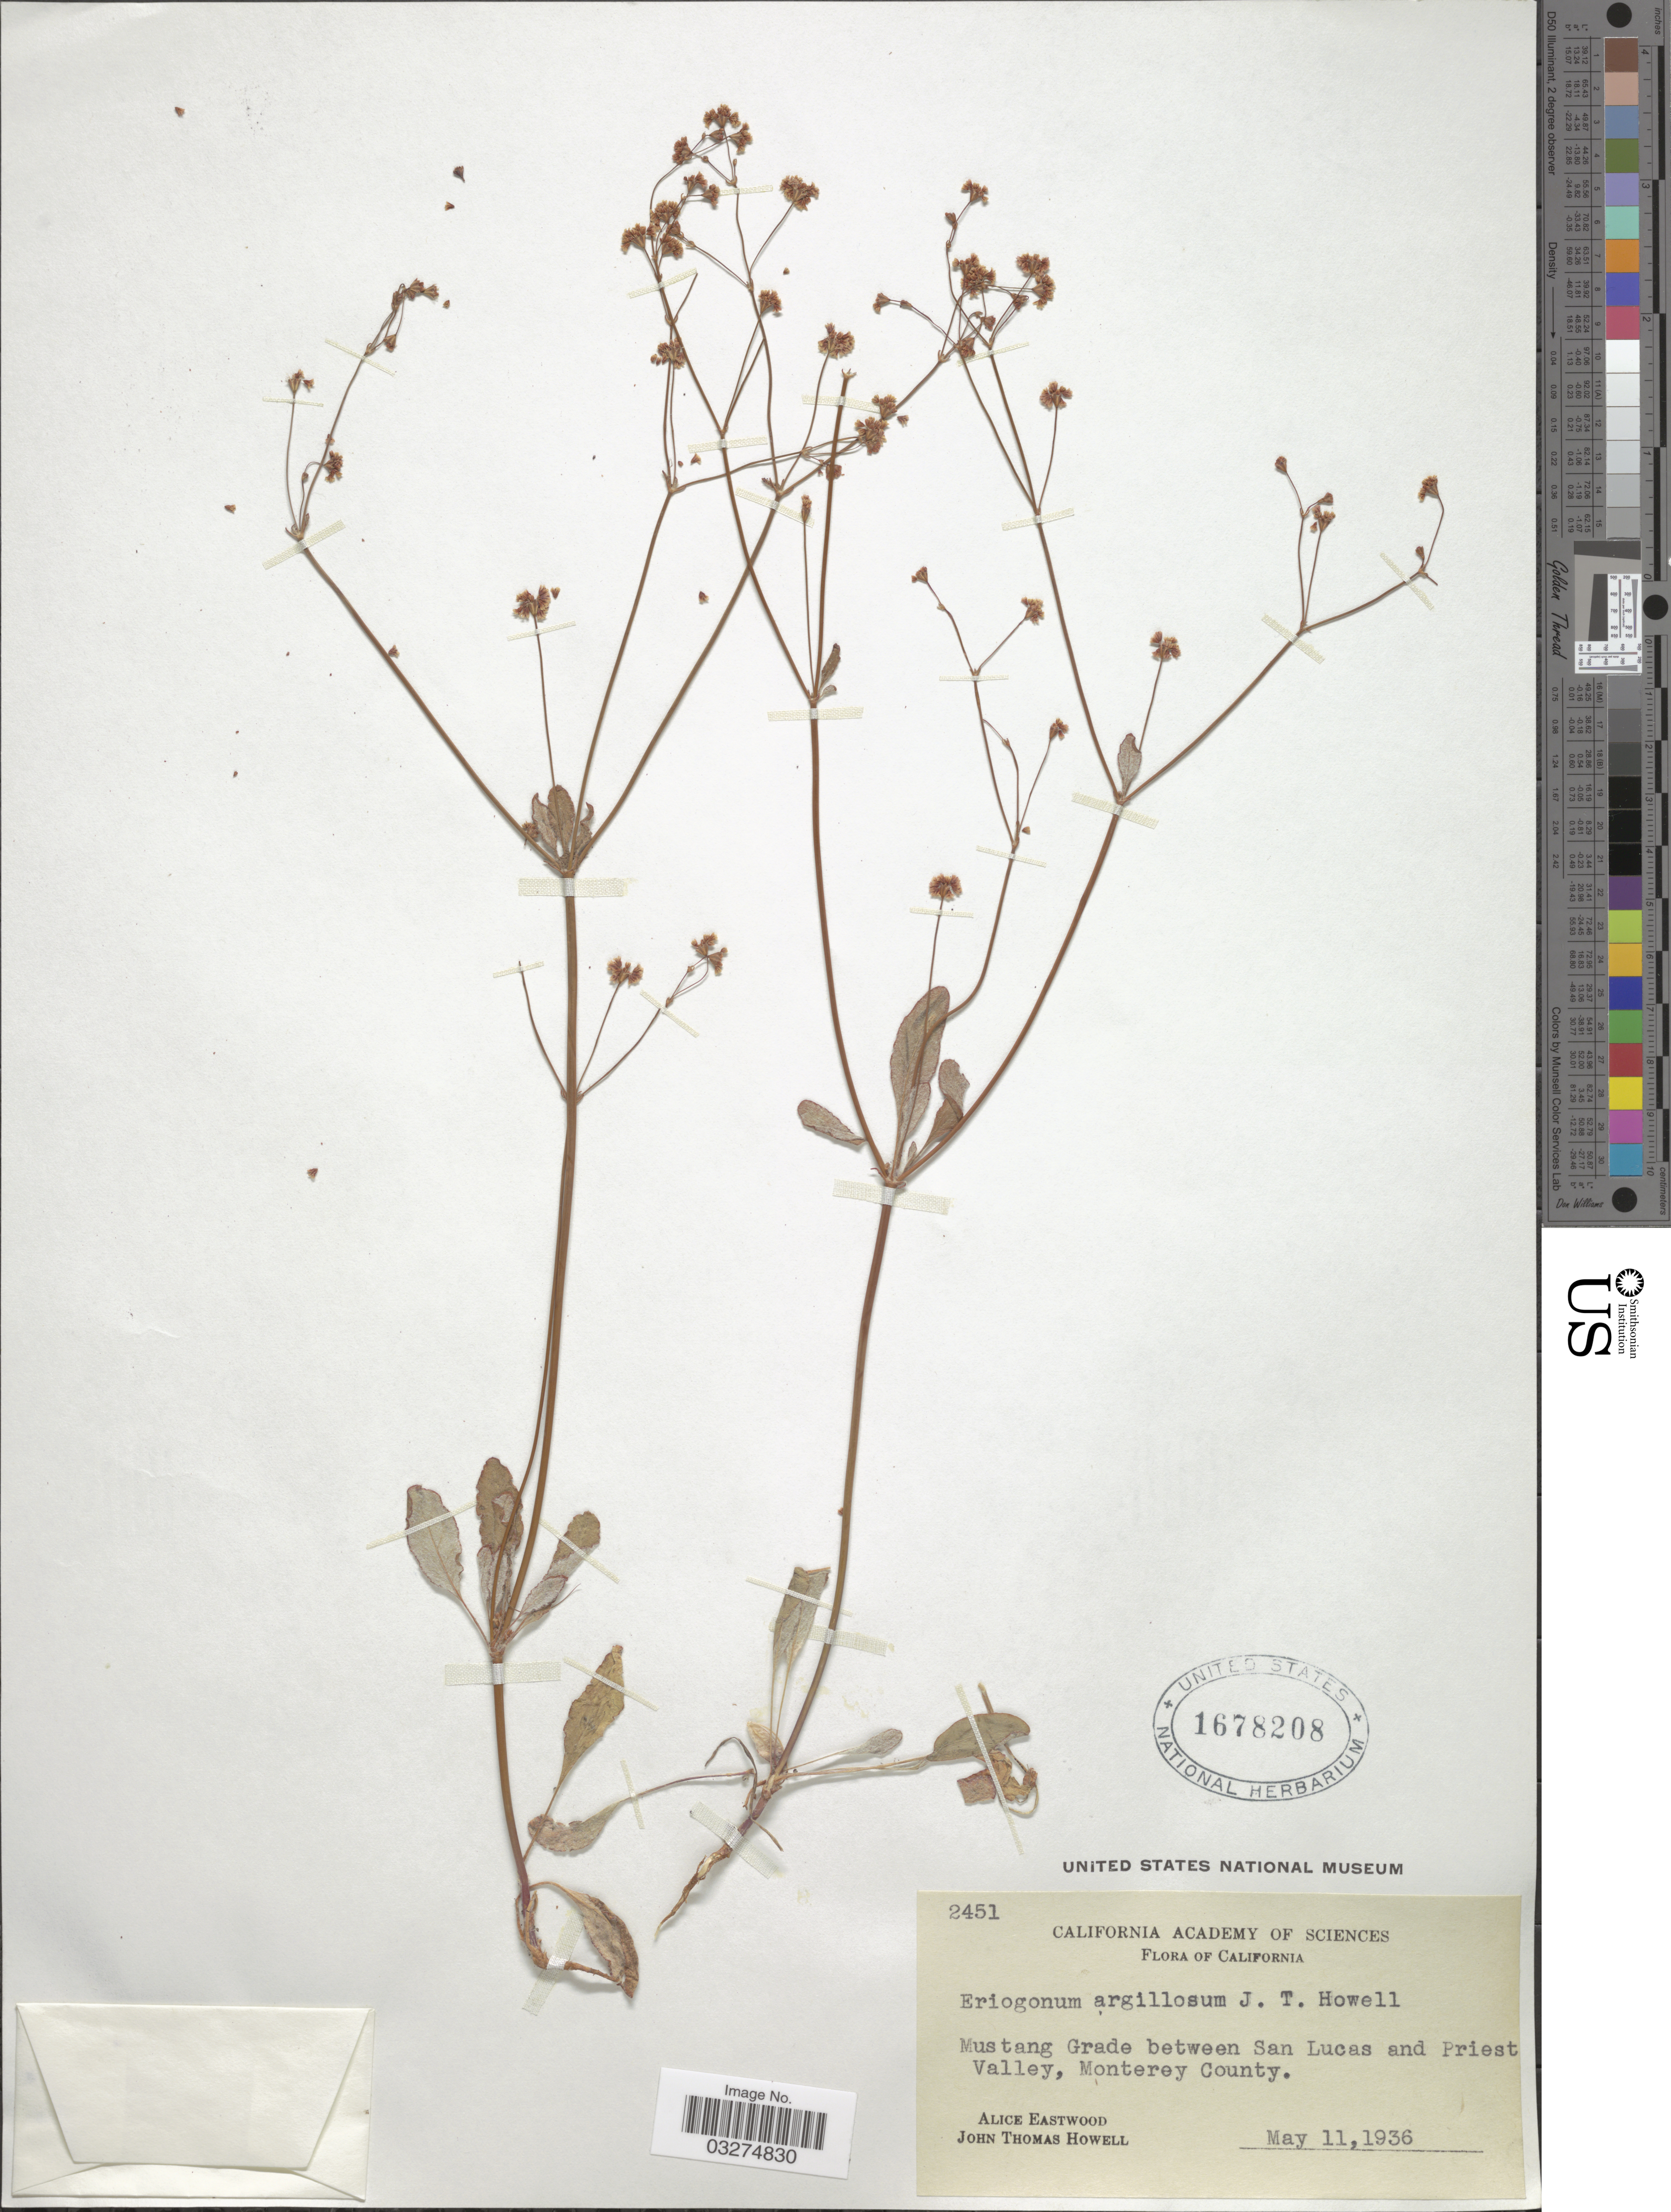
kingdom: Plantae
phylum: Tracheophyta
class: Magnoliopsida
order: Caryophyllales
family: Polygonaceae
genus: Eriogonum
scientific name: Eriogonum argillosum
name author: J.T. Howell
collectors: A. Eastwood & J. T. Howell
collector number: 2451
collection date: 1936-05-11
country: United States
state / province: California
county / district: Monterey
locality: Mustang Grade between San Lucas and Priest Valley, Monterey County.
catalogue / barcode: US 1678208